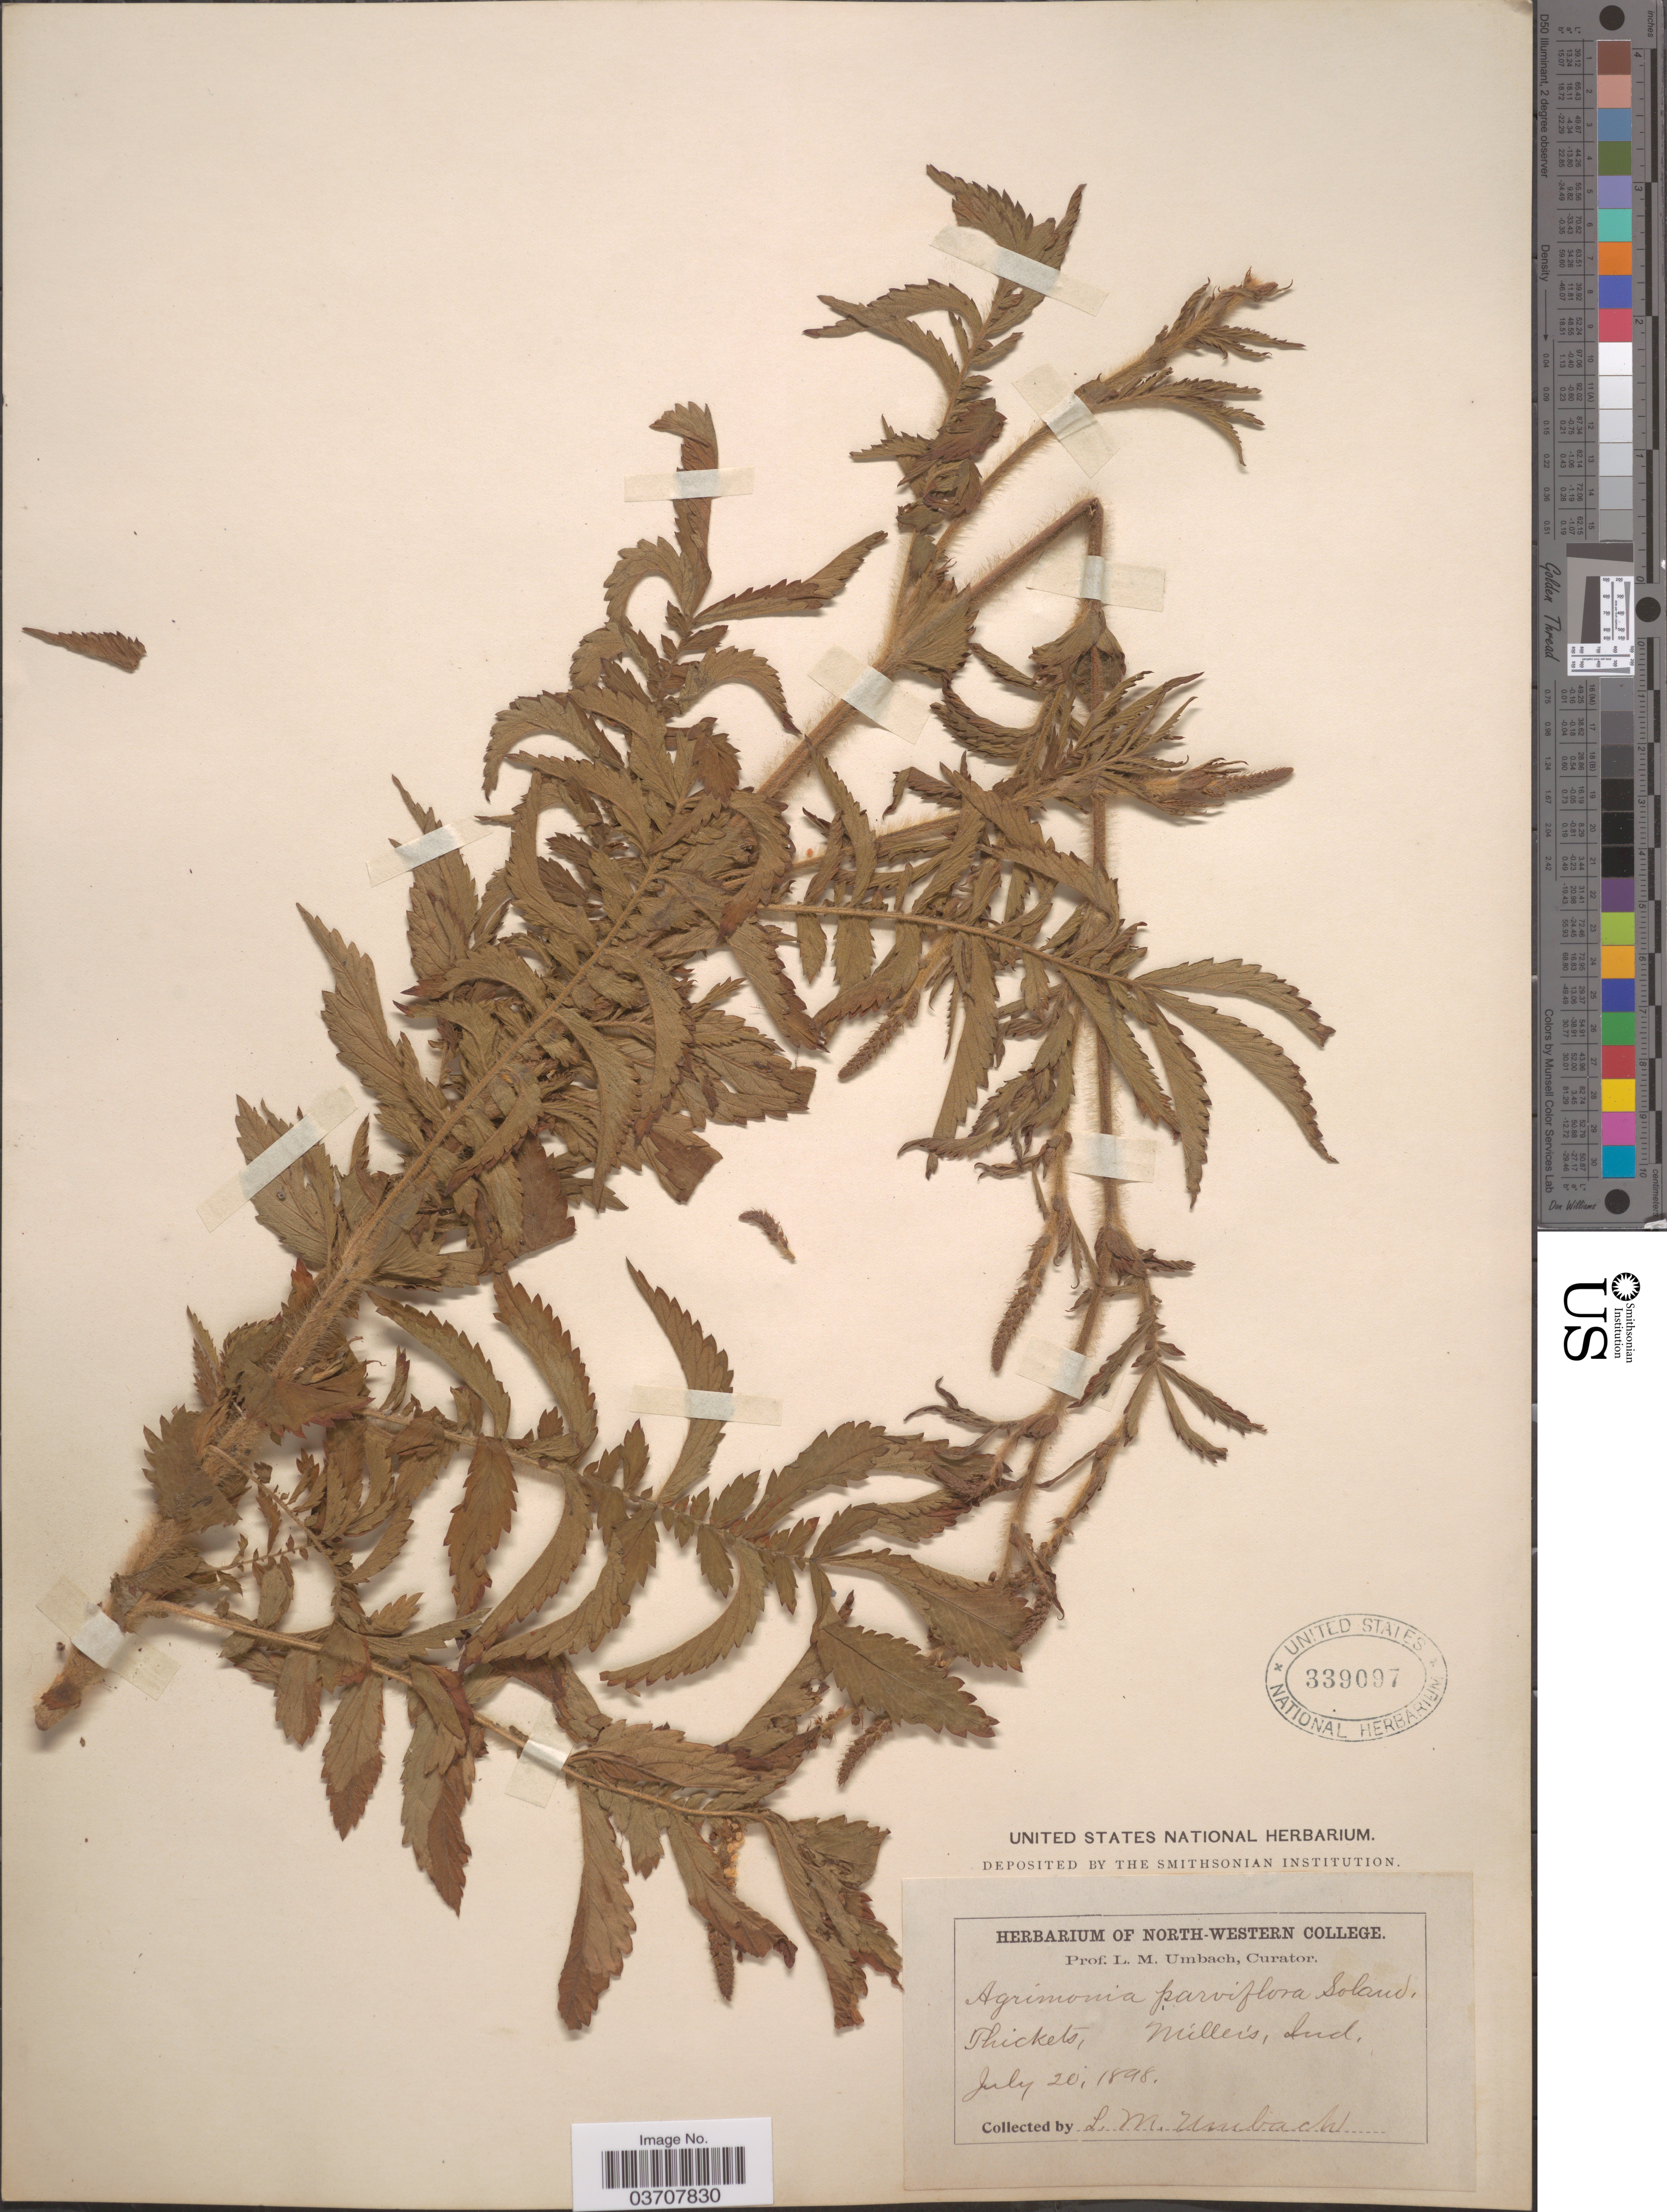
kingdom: Plantae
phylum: Tracheophyta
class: Magnoliopsida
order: Rosales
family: Rosaceae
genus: Agrimonia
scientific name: Agrimonia parviflora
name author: Aiton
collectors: L. M. Umbach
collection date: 1898-07-20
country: United States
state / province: Indiana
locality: Miller's.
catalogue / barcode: US 339097